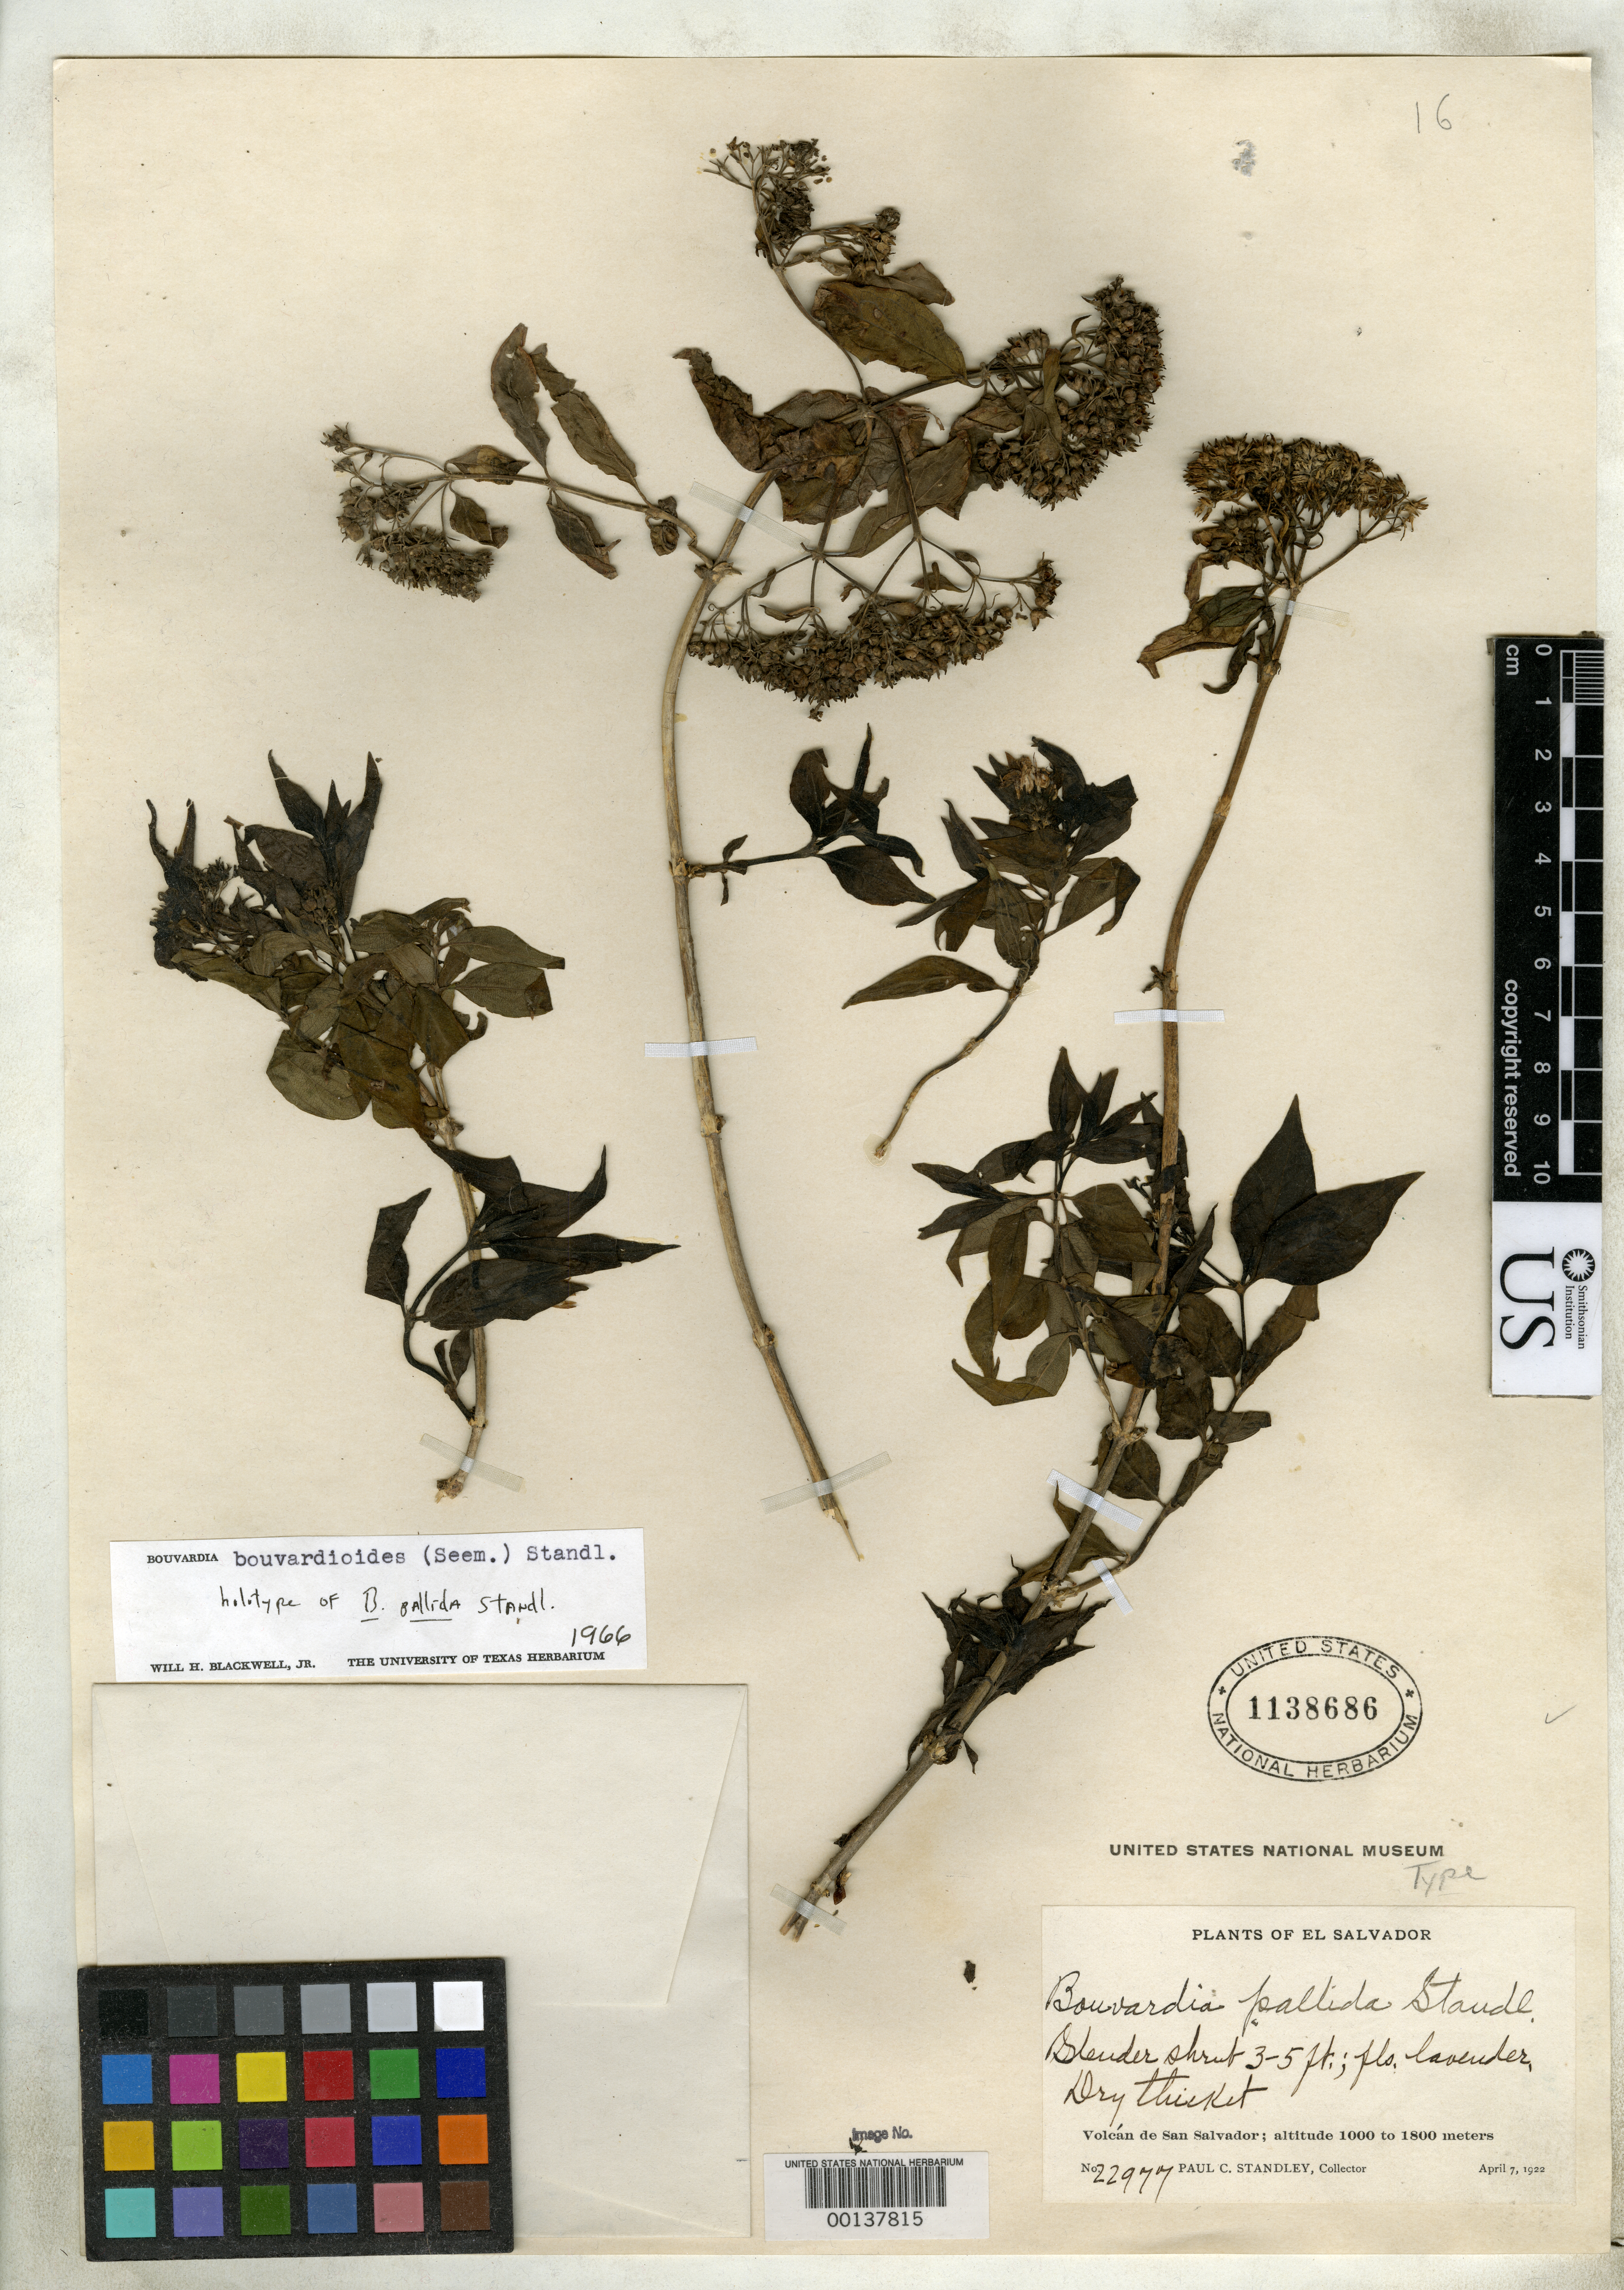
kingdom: Plantae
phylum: Tracheophyta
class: Magnoliopsida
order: Gentianales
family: Rubiaceae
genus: Bouvardia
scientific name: Bouvardia pallida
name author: Standl.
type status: Holotype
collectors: P. C. Standley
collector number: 22977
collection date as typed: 07 Apr 1922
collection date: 1922-04-07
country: El Salvador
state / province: La Libertad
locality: Volcan de Nueva San Salvador, Santa Tecla.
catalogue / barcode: US 1138686